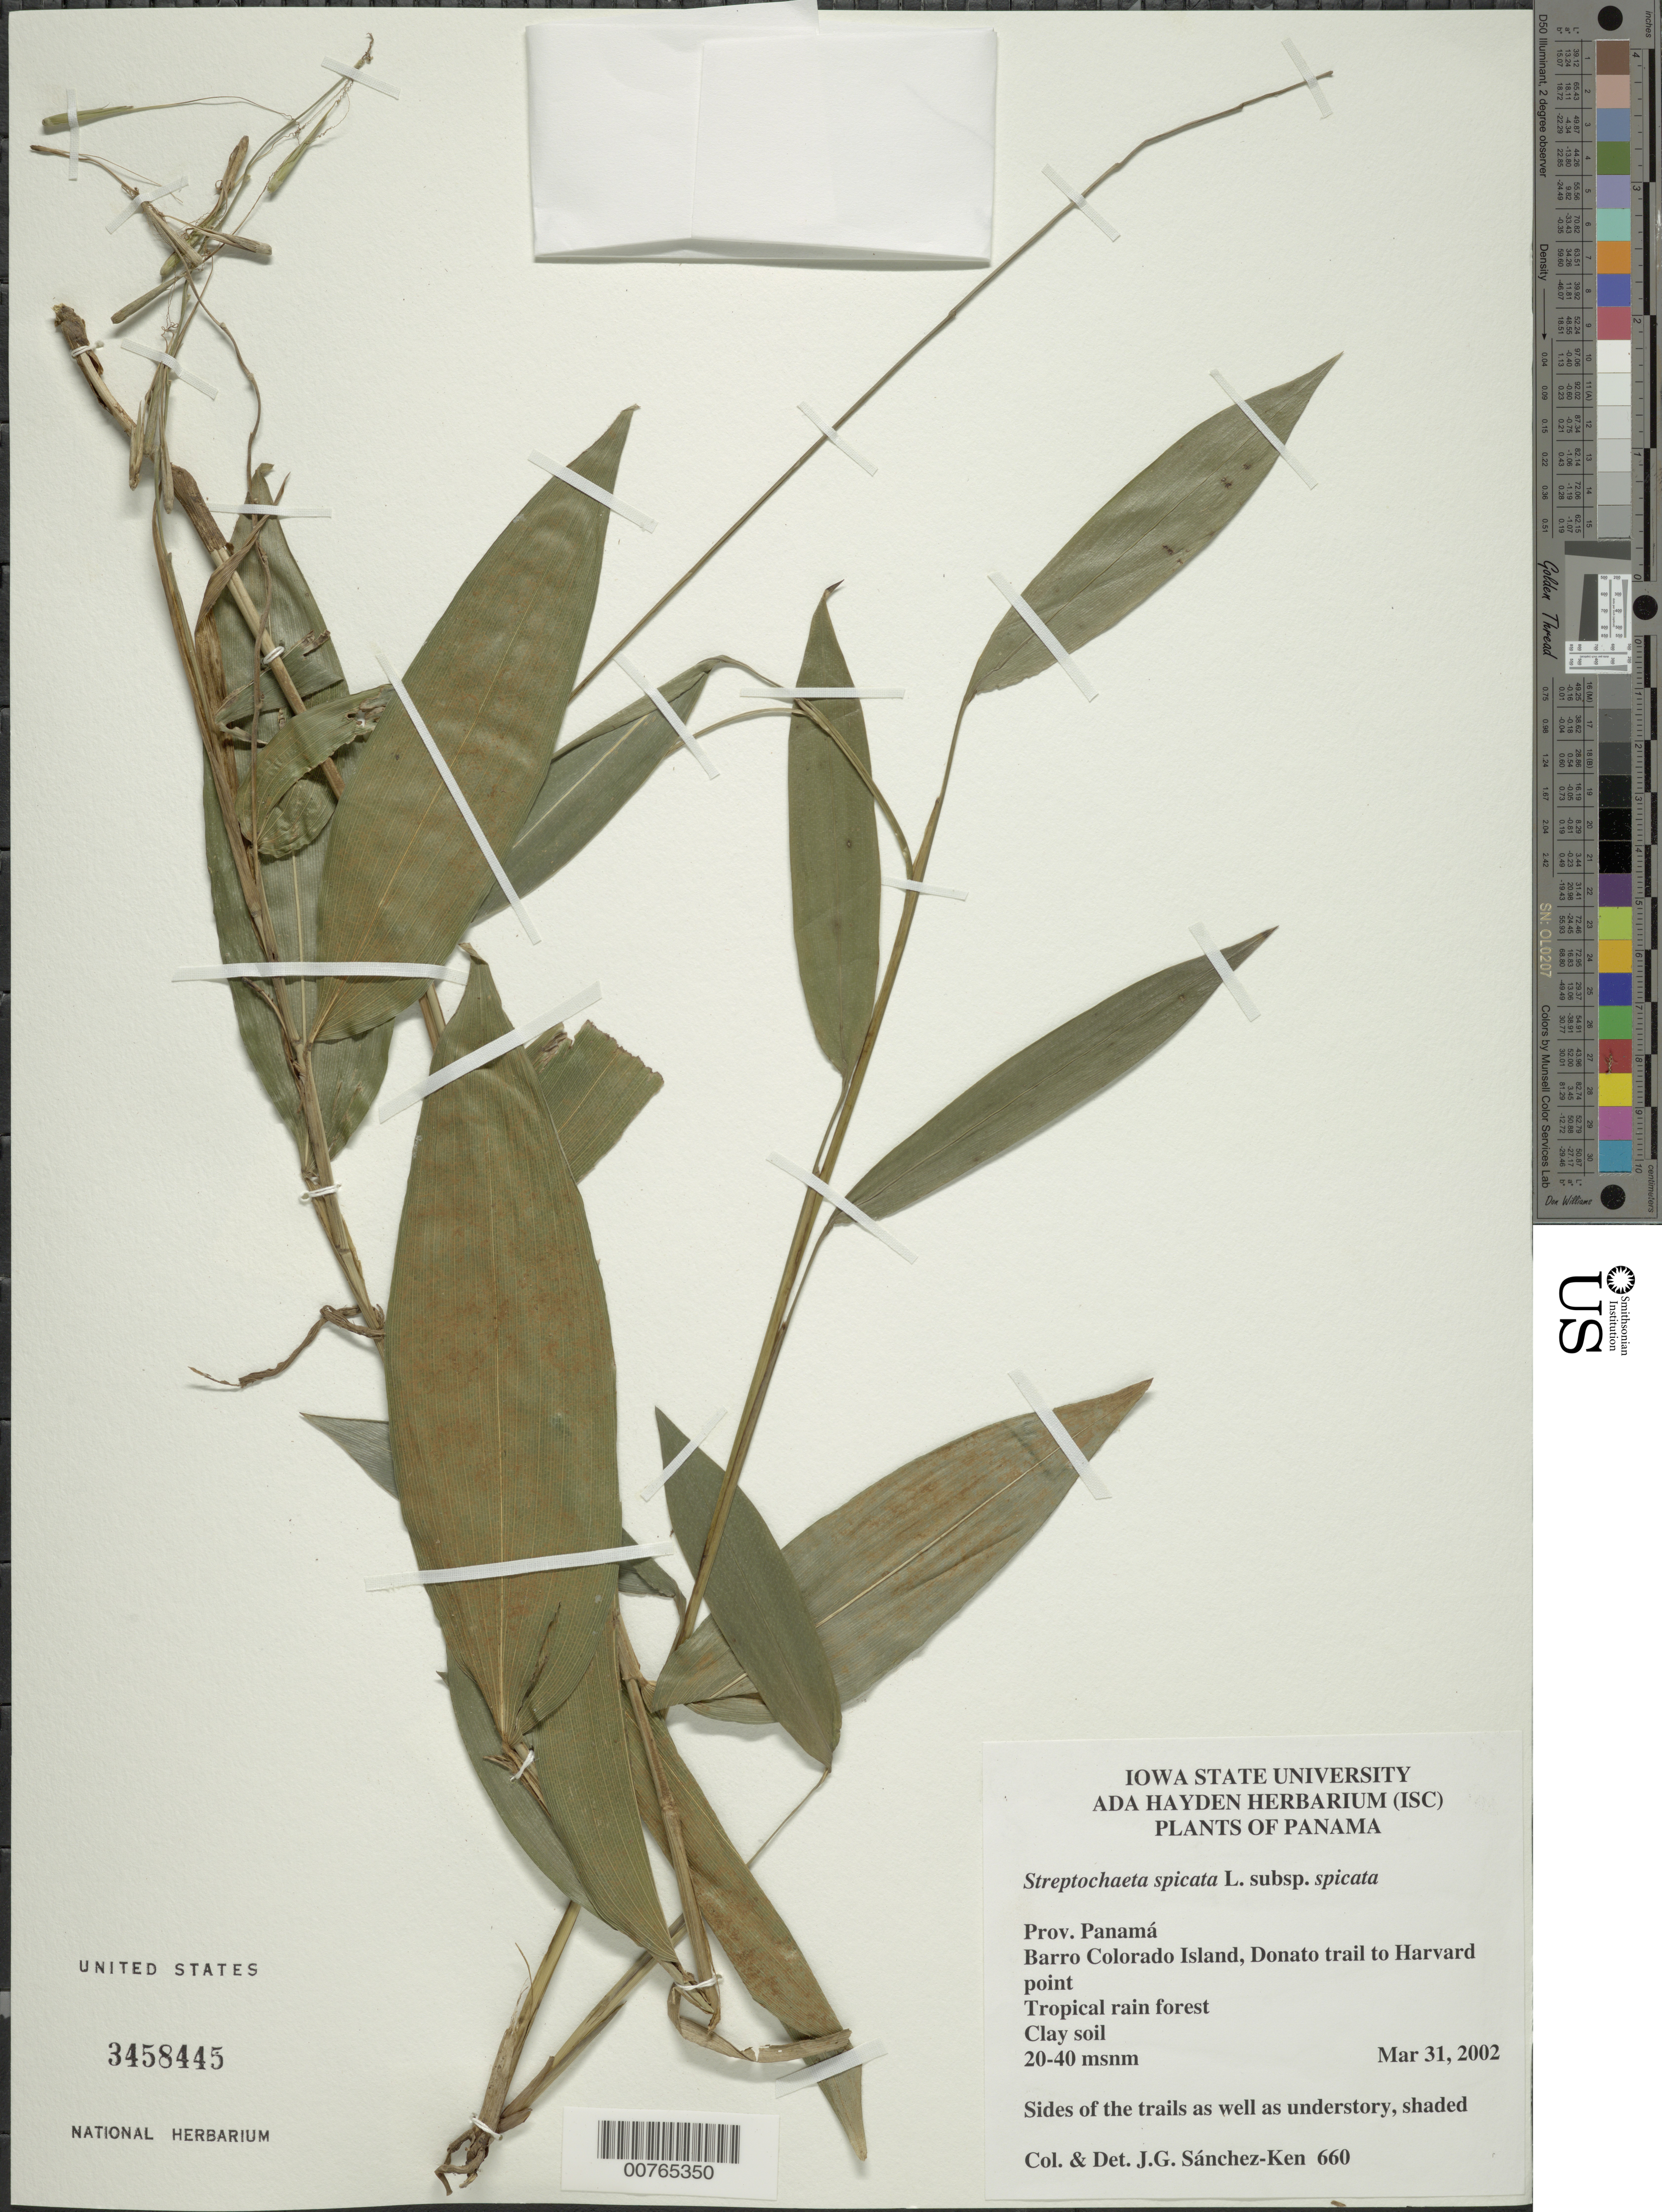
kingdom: Plantae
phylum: Tracheophyta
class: Liliopsida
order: Poales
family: Poaceae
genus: Streptochaeta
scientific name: Streptochaeta spicata subsp. spicata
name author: Schrad. ex Nees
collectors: J. G. Sánchez-Ken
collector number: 660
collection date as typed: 31 Mar 2002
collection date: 2002-03-31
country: Panama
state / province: Panamá Oeste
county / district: Canal Zone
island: Barro Colorado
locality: Donato Trail to Harvard Point.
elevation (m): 20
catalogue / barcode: US 3458445